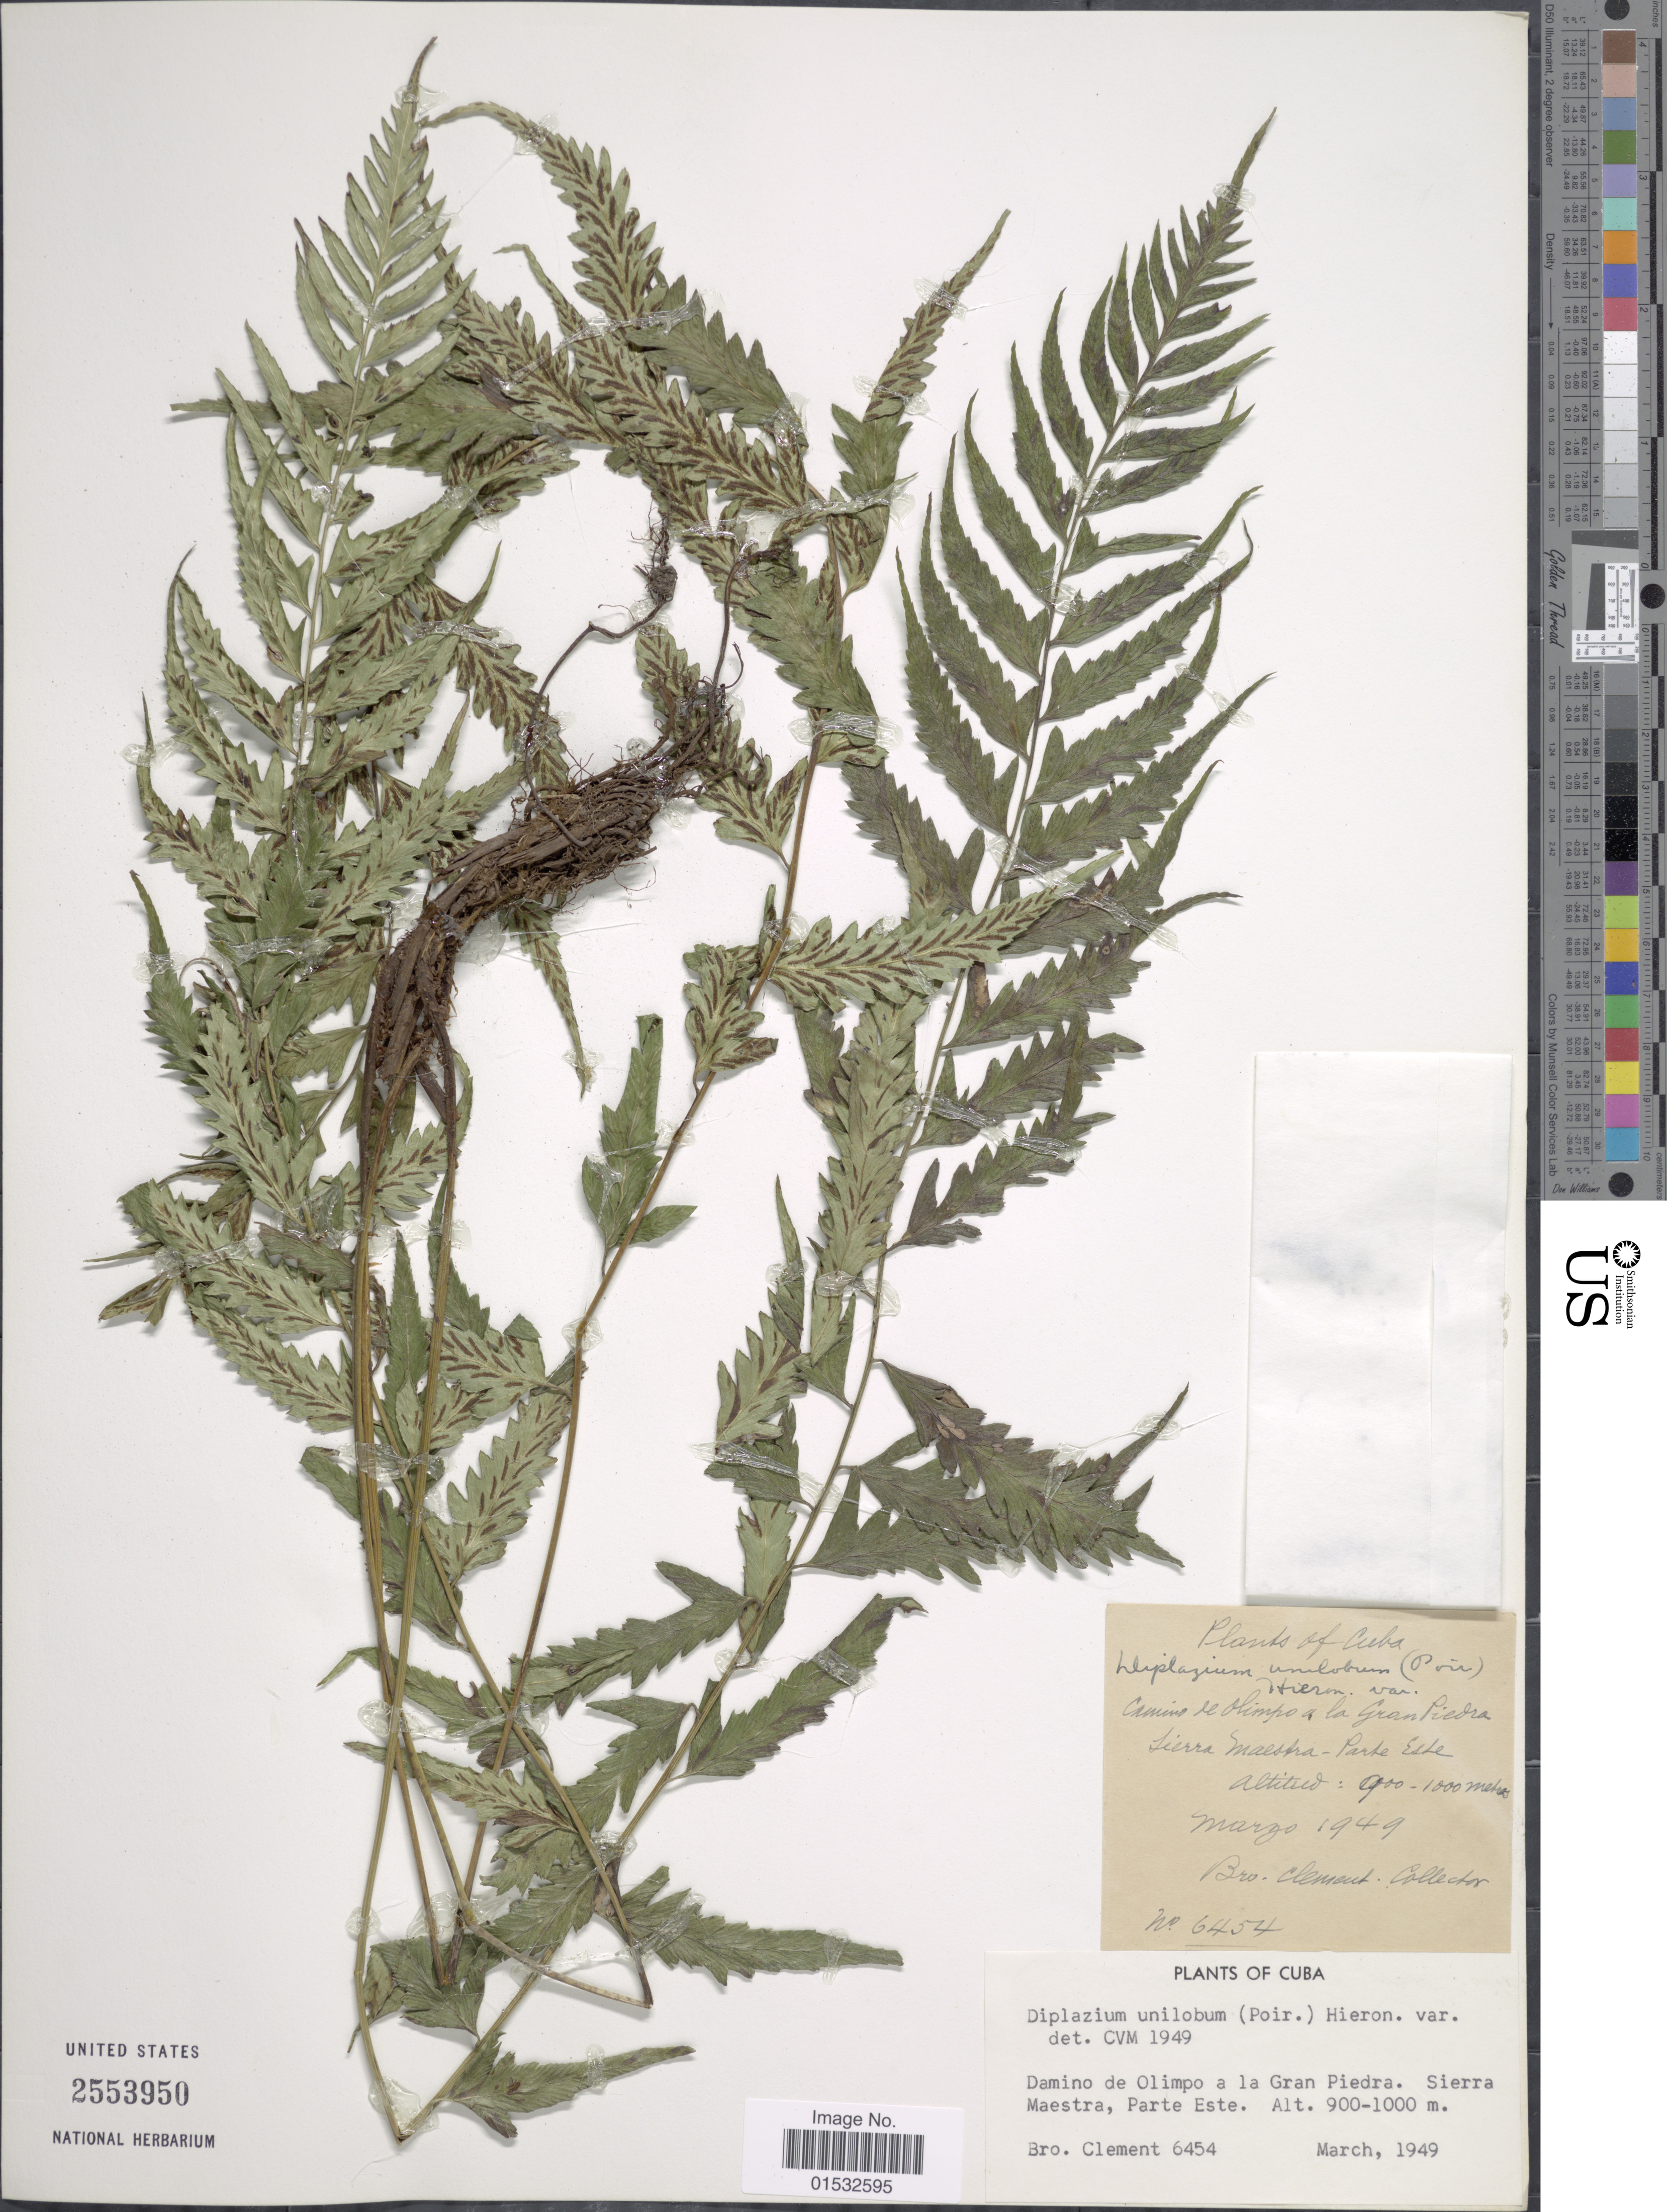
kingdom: Plantae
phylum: Tracheophyta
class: Polypodiopsida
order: Polypodiales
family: Athyriaceae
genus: Diplazium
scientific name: Diplazium unilobum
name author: (Poir.) Hieron.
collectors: B. Clement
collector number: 6454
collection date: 1949-03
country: Cuba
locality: Damino de Olimpo a la Gran Piedra. Sierra Maestra, Parte Este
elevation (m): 900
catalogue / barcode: US 2553950